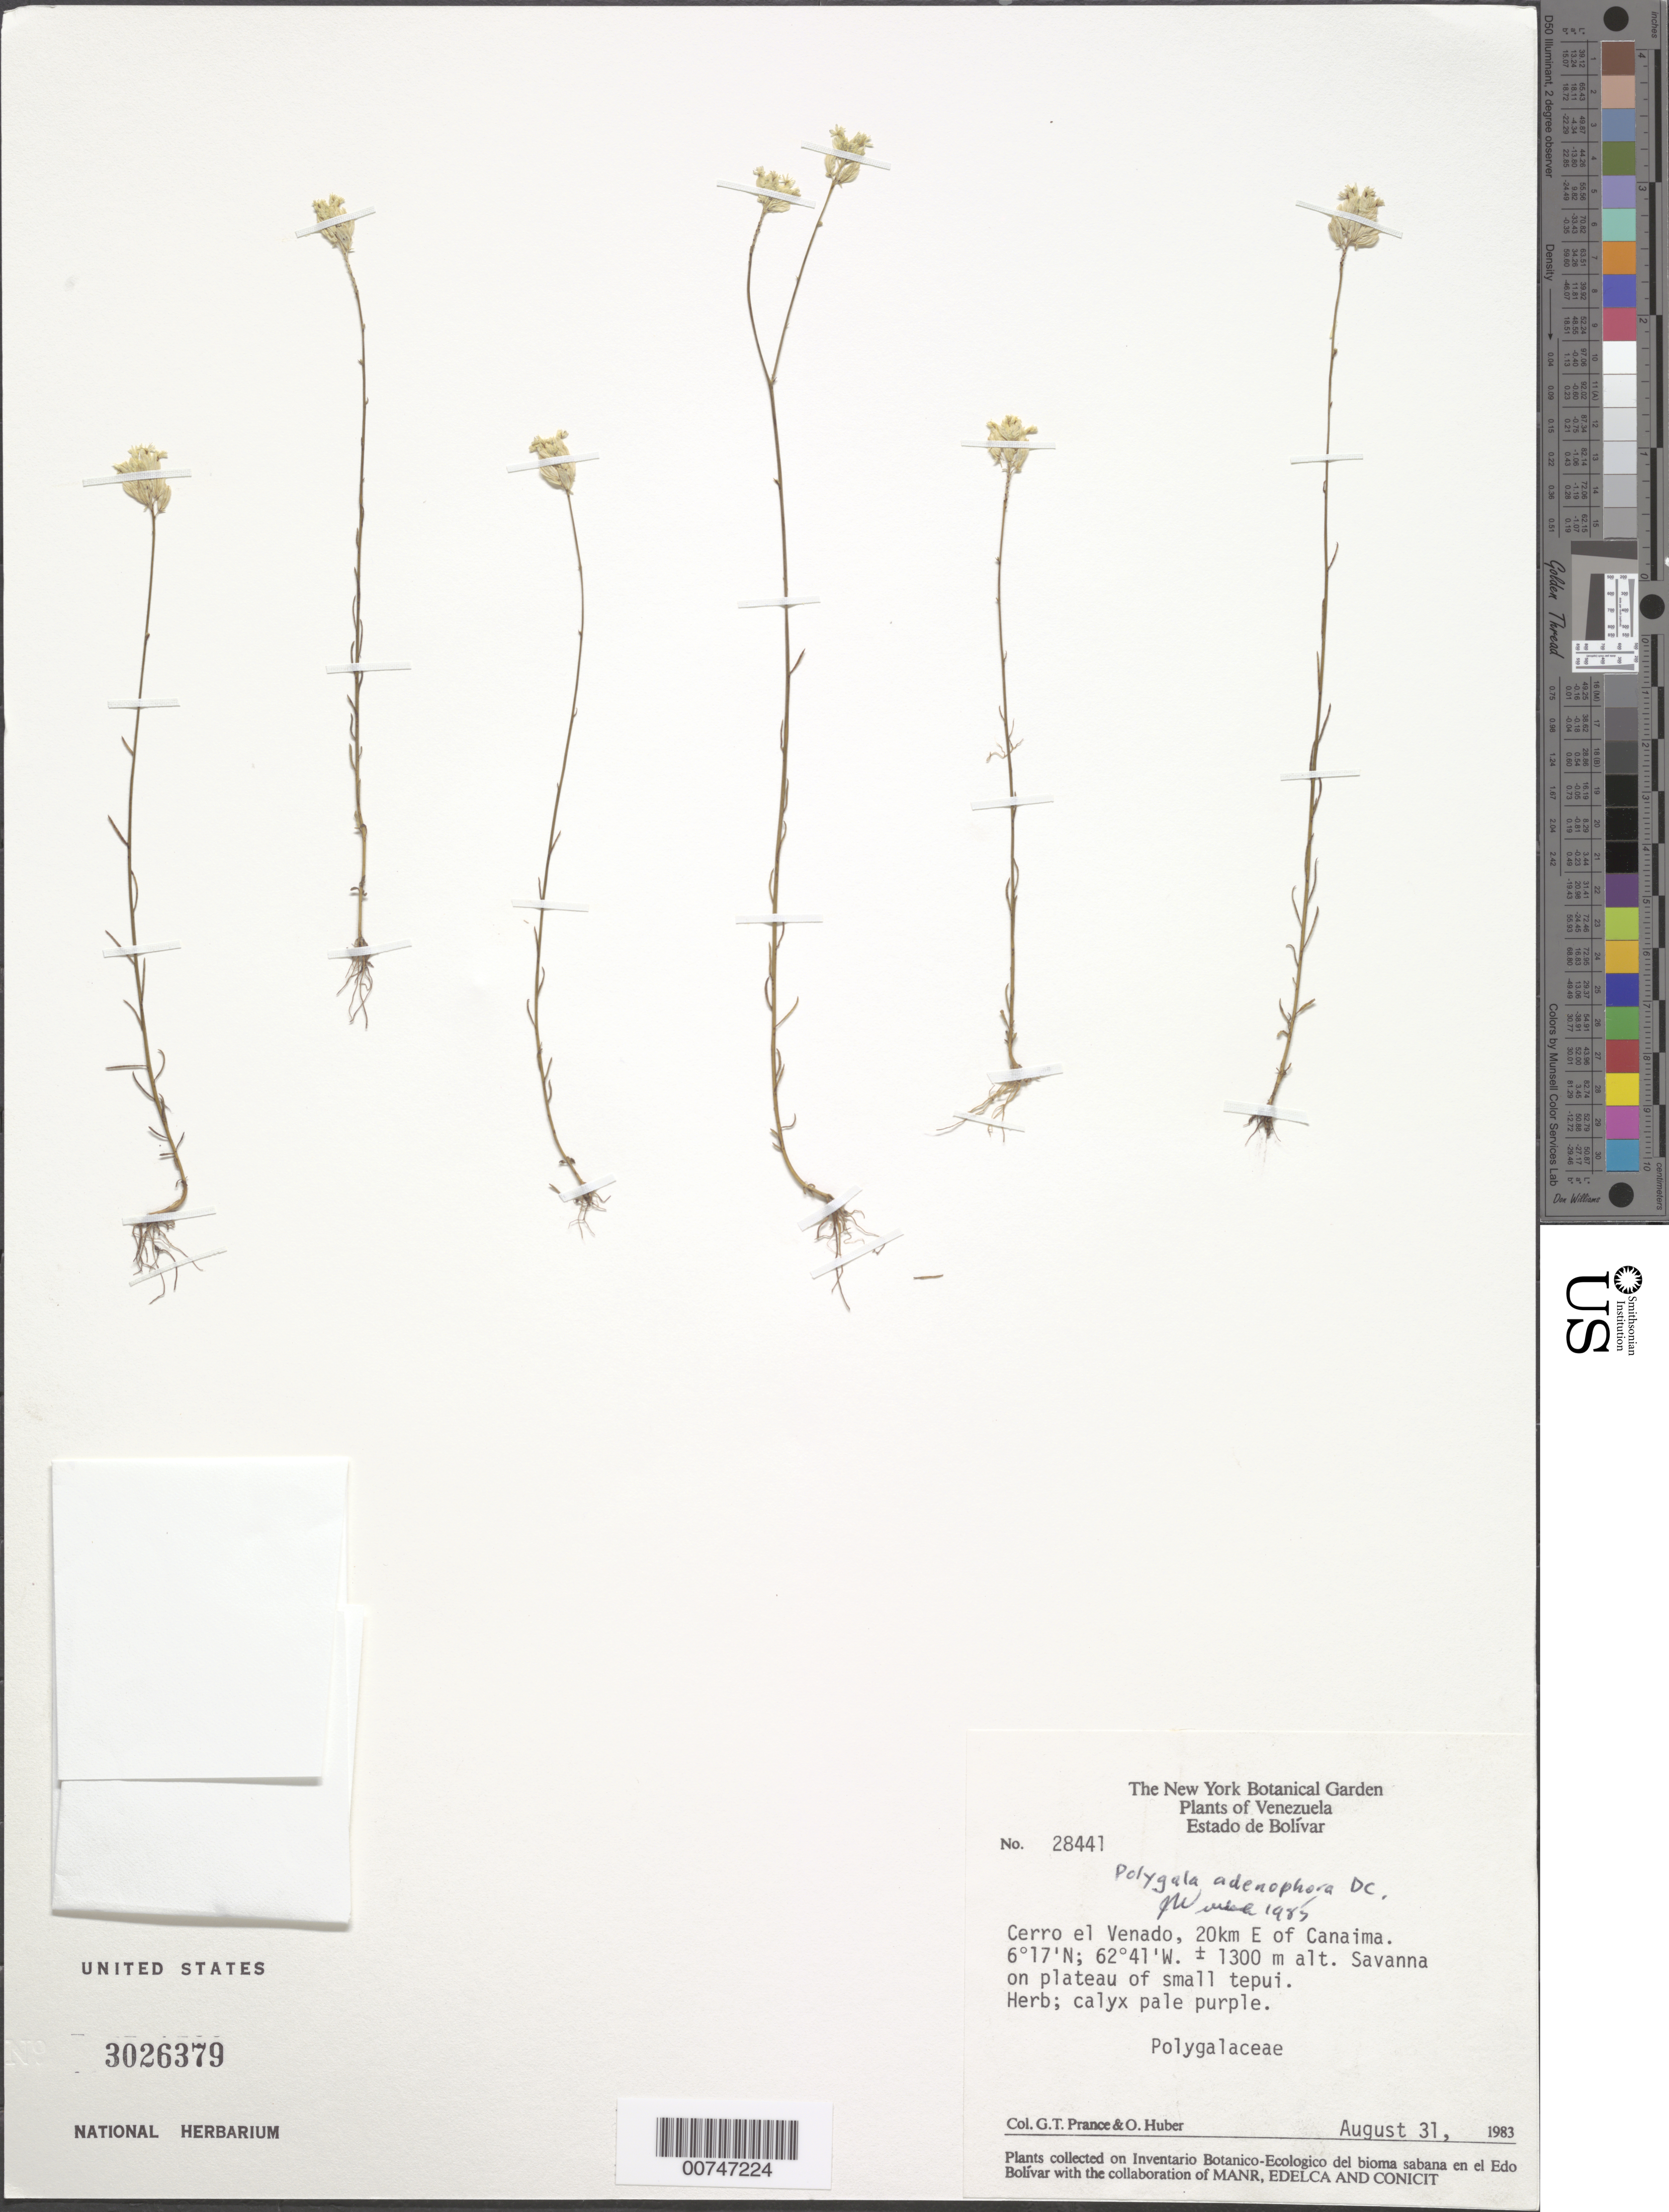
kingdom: Plantae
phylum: Tracheophyta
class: Magnoliopsida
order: Fabales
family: Polygalaceae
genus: Polygala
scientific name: Polygala adenophora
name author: DC.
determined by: Wurdack, John J., (US), US (UNITED STATES)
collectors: G. T. Prance & O. Huber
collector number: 28441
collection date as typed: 31-Aug-83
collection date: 1983-08-31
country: Venezuela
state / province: Bolívar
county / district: Piar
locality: Cerro el Venado, 20 km E of Canaima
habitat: Savanna on plateau of small tepui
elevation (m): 1300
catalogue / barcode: US 3026379